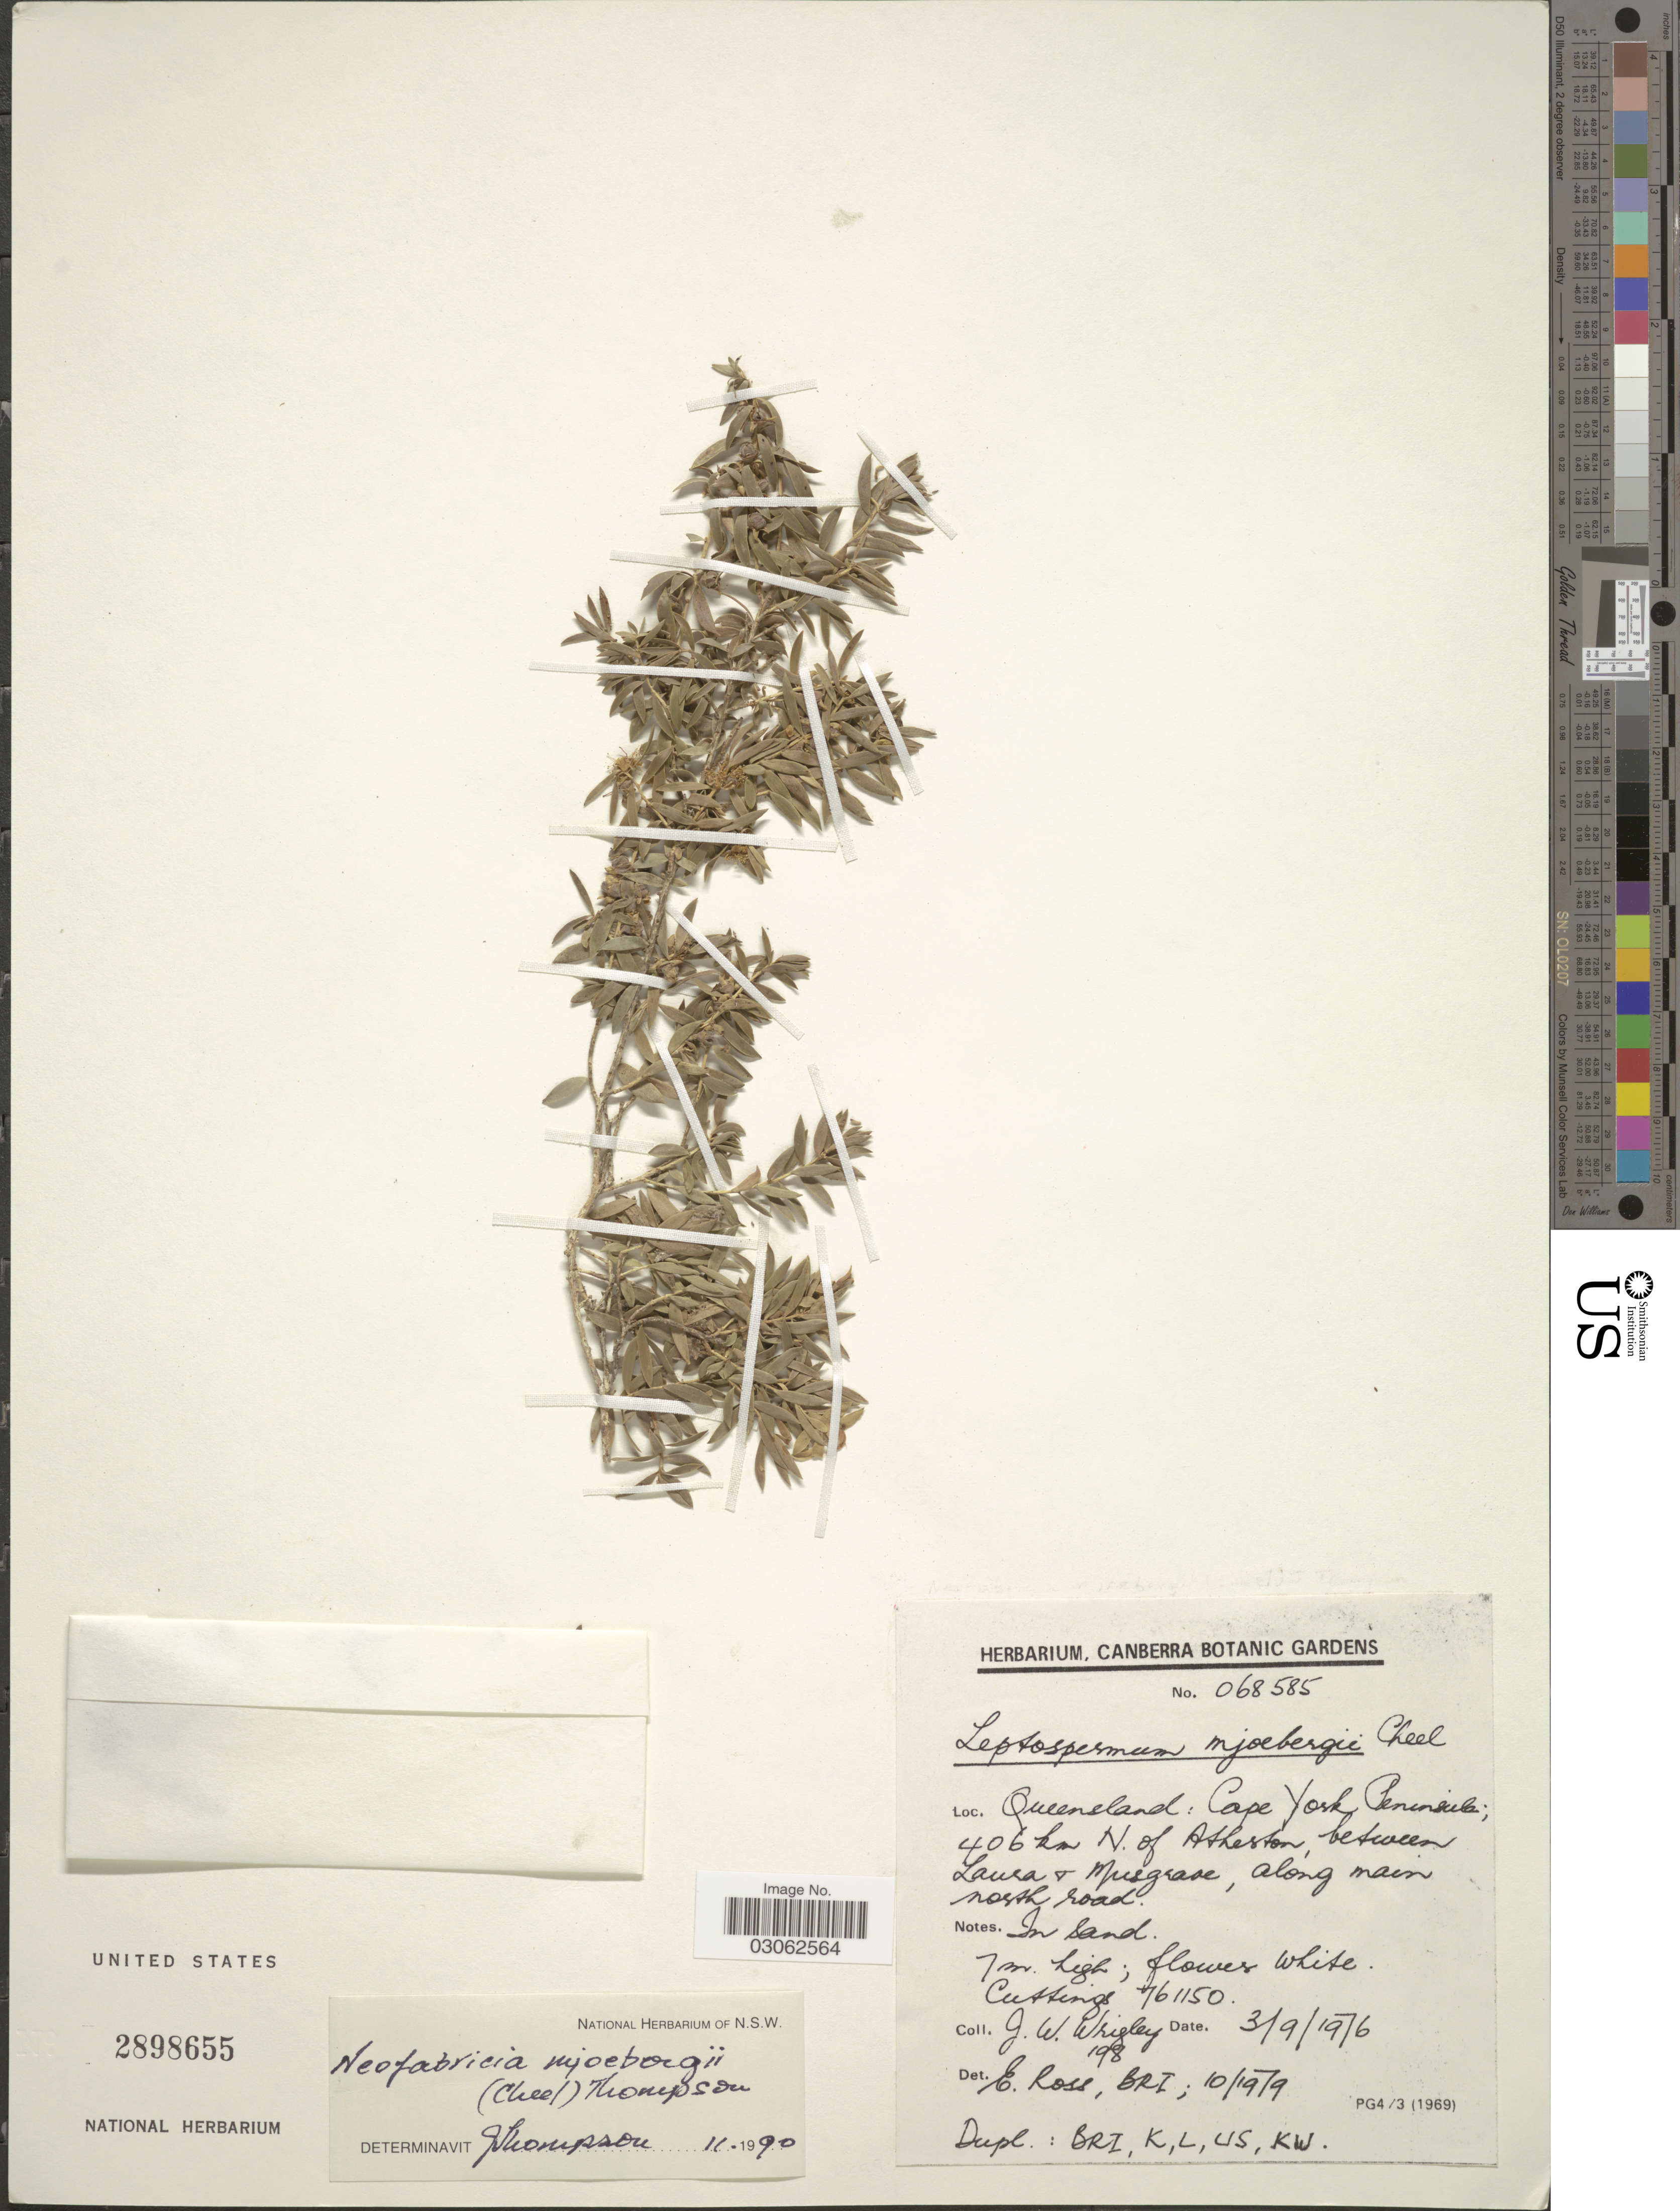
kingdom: Plantae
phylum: Tracheophyta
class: Magnoliopsida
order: Myrtales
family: Myrtaceae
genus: Neofabricia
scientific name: Neofabricia mjoebergii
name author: (Cheel) Joy Thomps.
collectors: J. Wrigley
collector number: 198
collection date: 1976-09-03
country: Australia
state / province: Queensland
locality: Cape York Peninsula; 406 km N. of Atherton, between Laura & Musgrave, along main north road.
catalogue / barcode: US 2898655